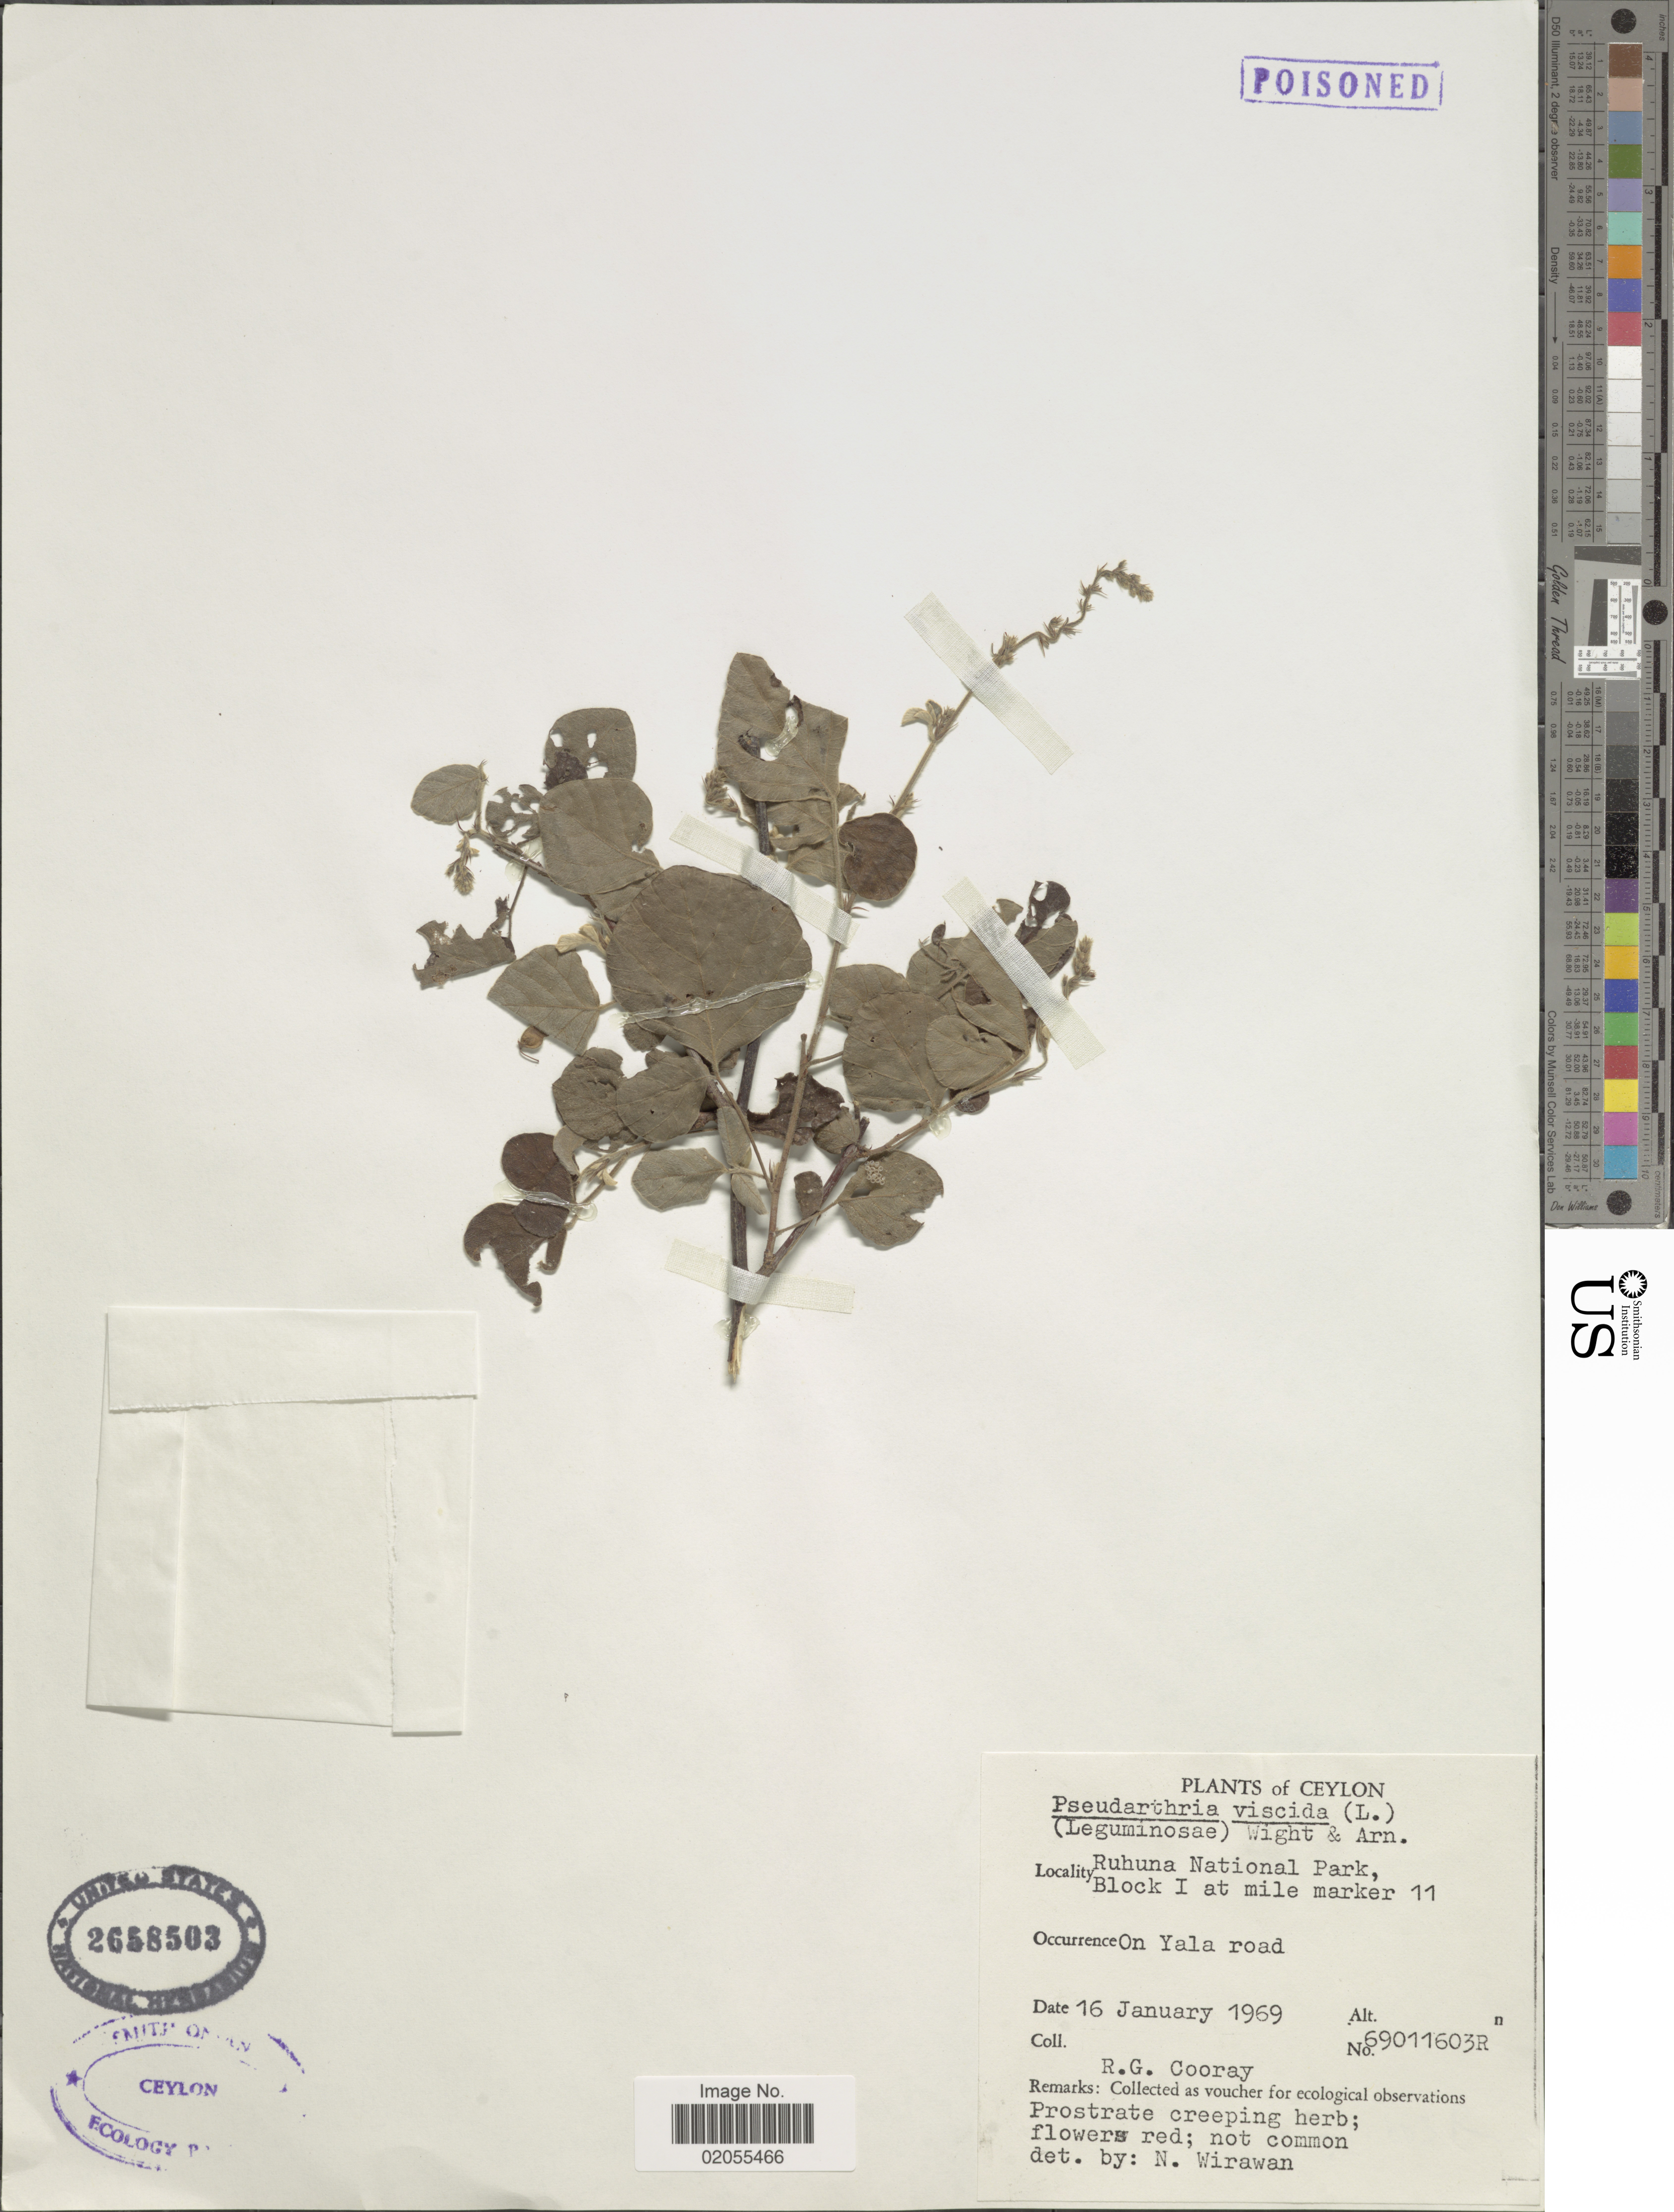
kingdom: Plantae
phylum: Tracheophyta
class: Magnoliopsida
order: Fabales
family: Fabaceae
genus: Pseudarthria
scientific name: Pseudarthria viscida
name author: (L.) Wight & Arn.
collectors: R. Cooray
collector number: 69011603R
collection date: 1969-01-16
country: Sri Lanka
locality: Ceylon, Ruhuna National Park, Block 1 at mile marker 11, Yala Road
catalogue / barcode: US 2658503